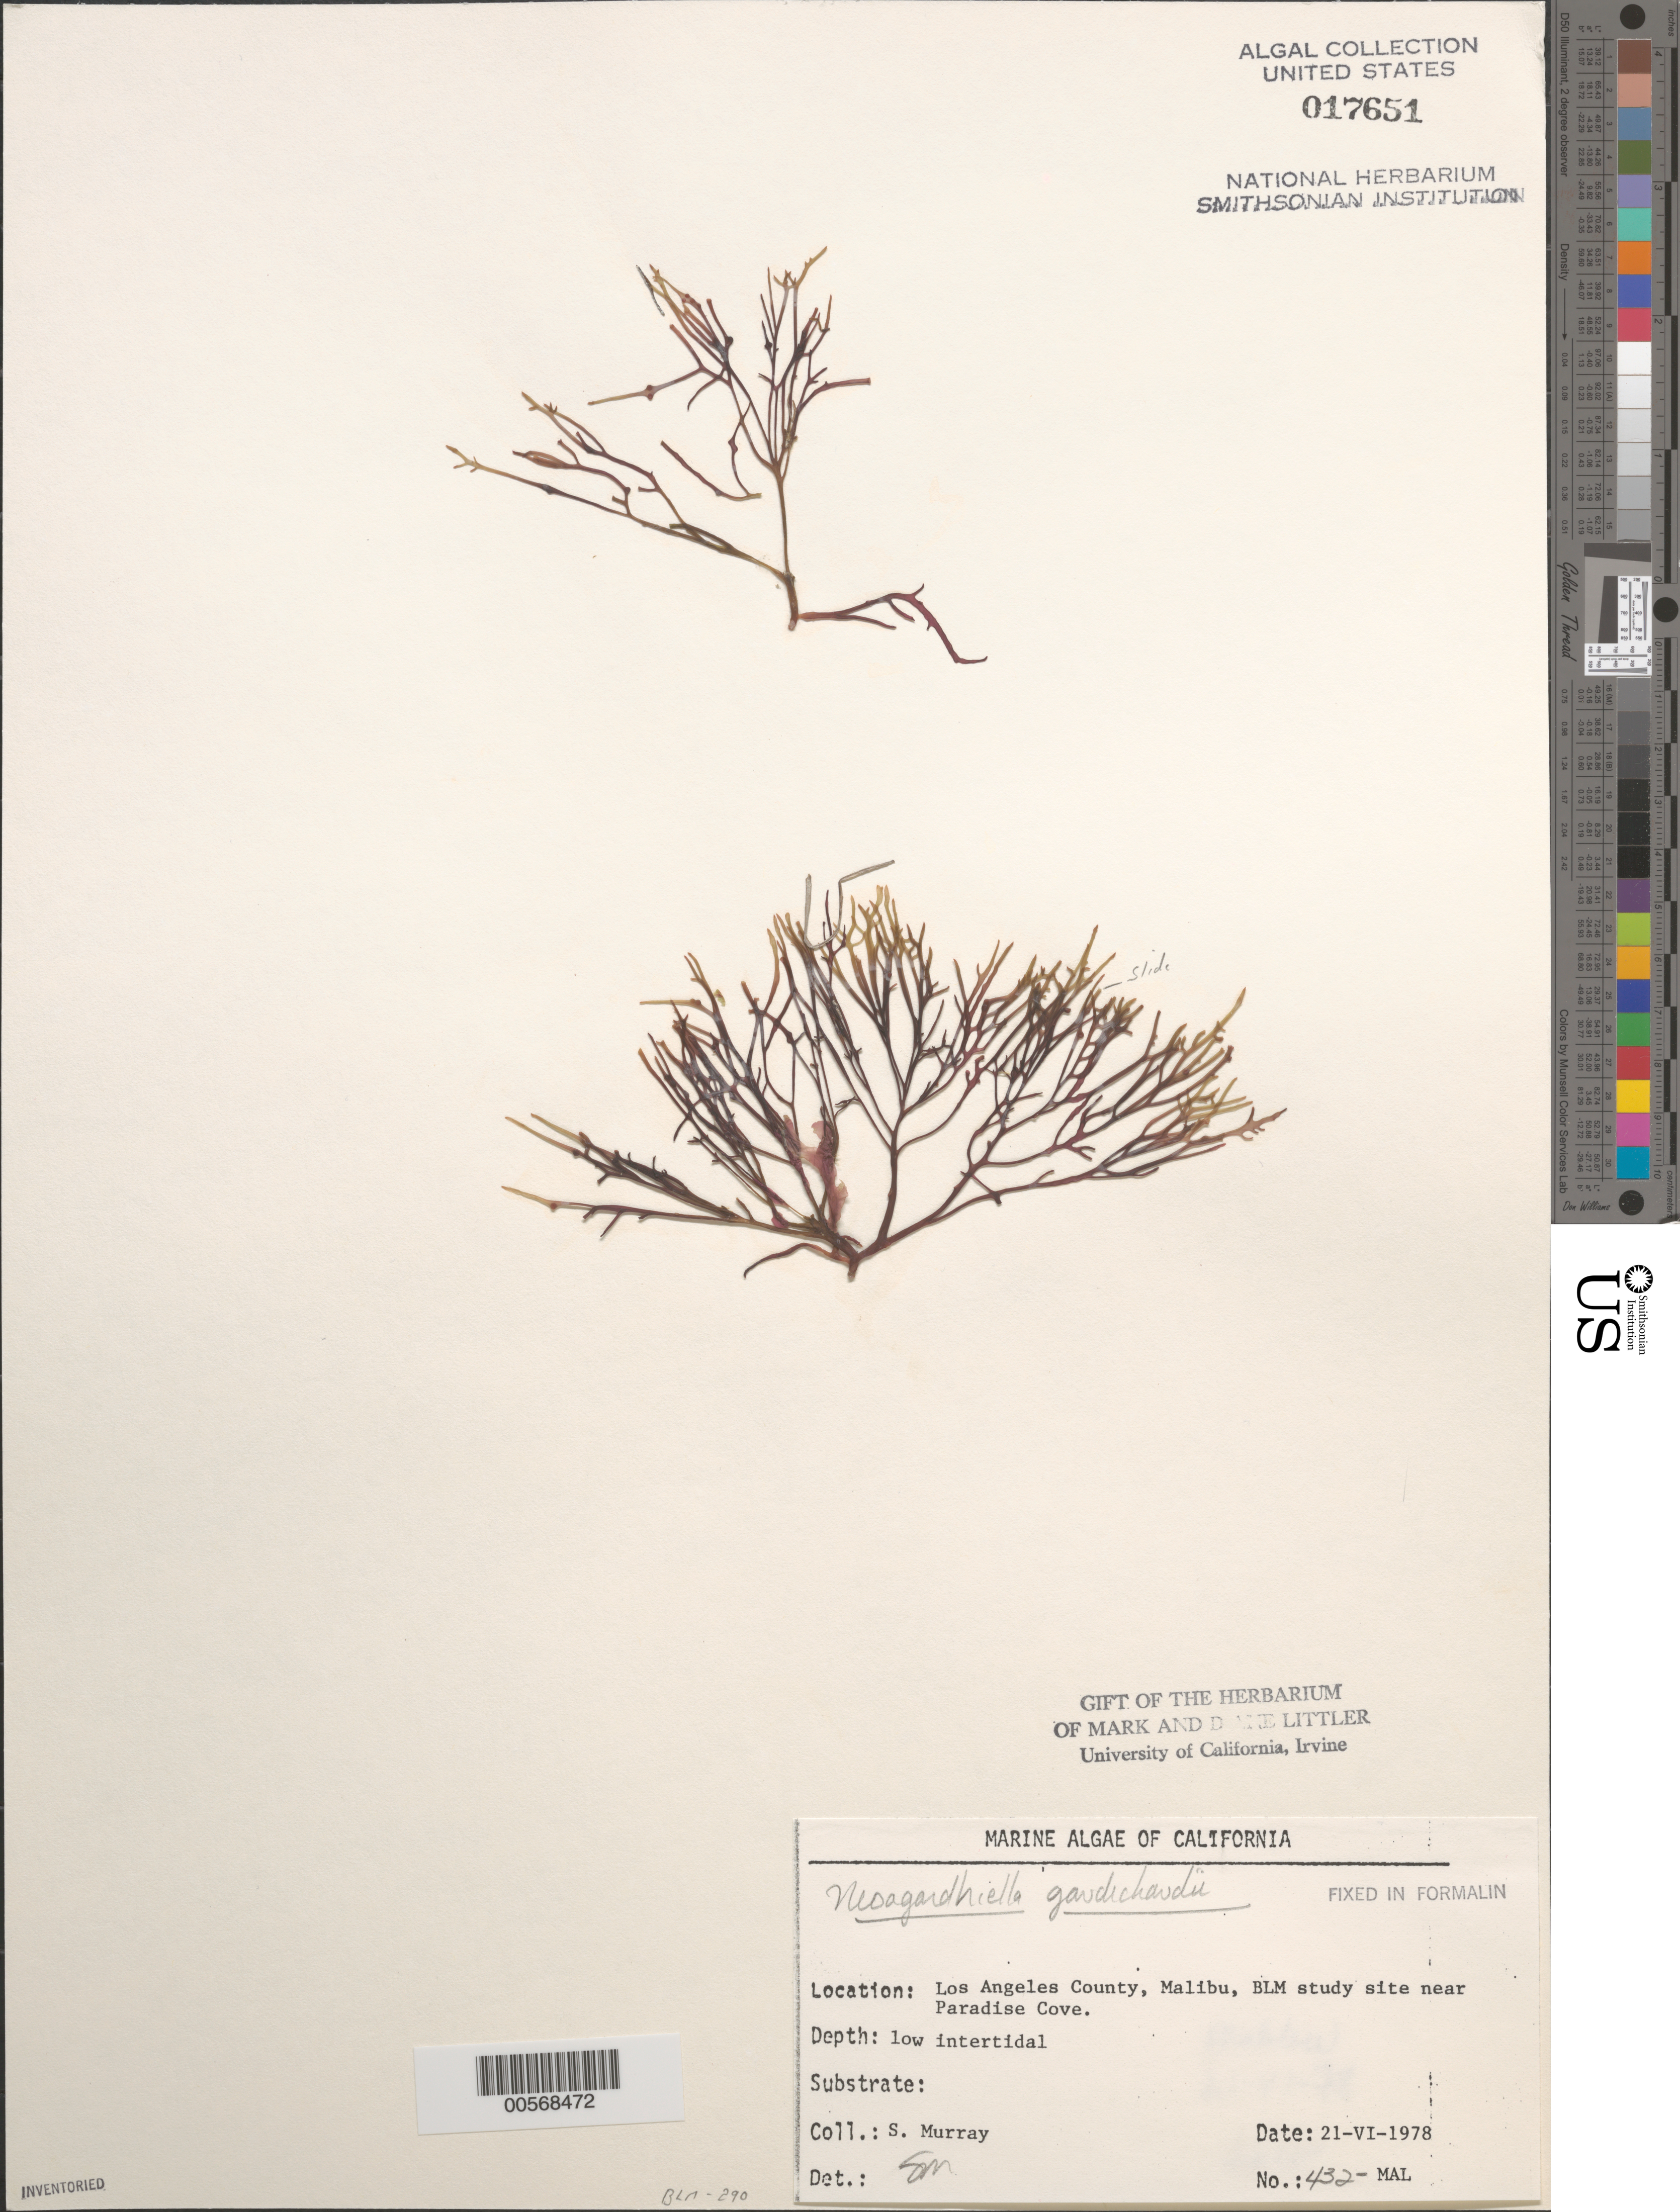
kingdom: Plantae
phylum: Rhodophyta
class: Florideophyceae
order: Gigartinales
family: Solieriaceae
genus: Sarcodiotheca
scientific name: Sarcodiotheca gaudichaudii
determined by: Algae name updating Project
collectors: S. N. Murray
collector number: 432-mal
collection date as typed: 21 Jun 1978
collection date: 1978-06-21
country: United States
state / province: California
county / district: Los Angeles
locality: Malibu, near Paradise Cove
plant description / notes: BLM-SOCALBIGHT Rocky Intertidal Survey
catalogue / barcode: US 17651